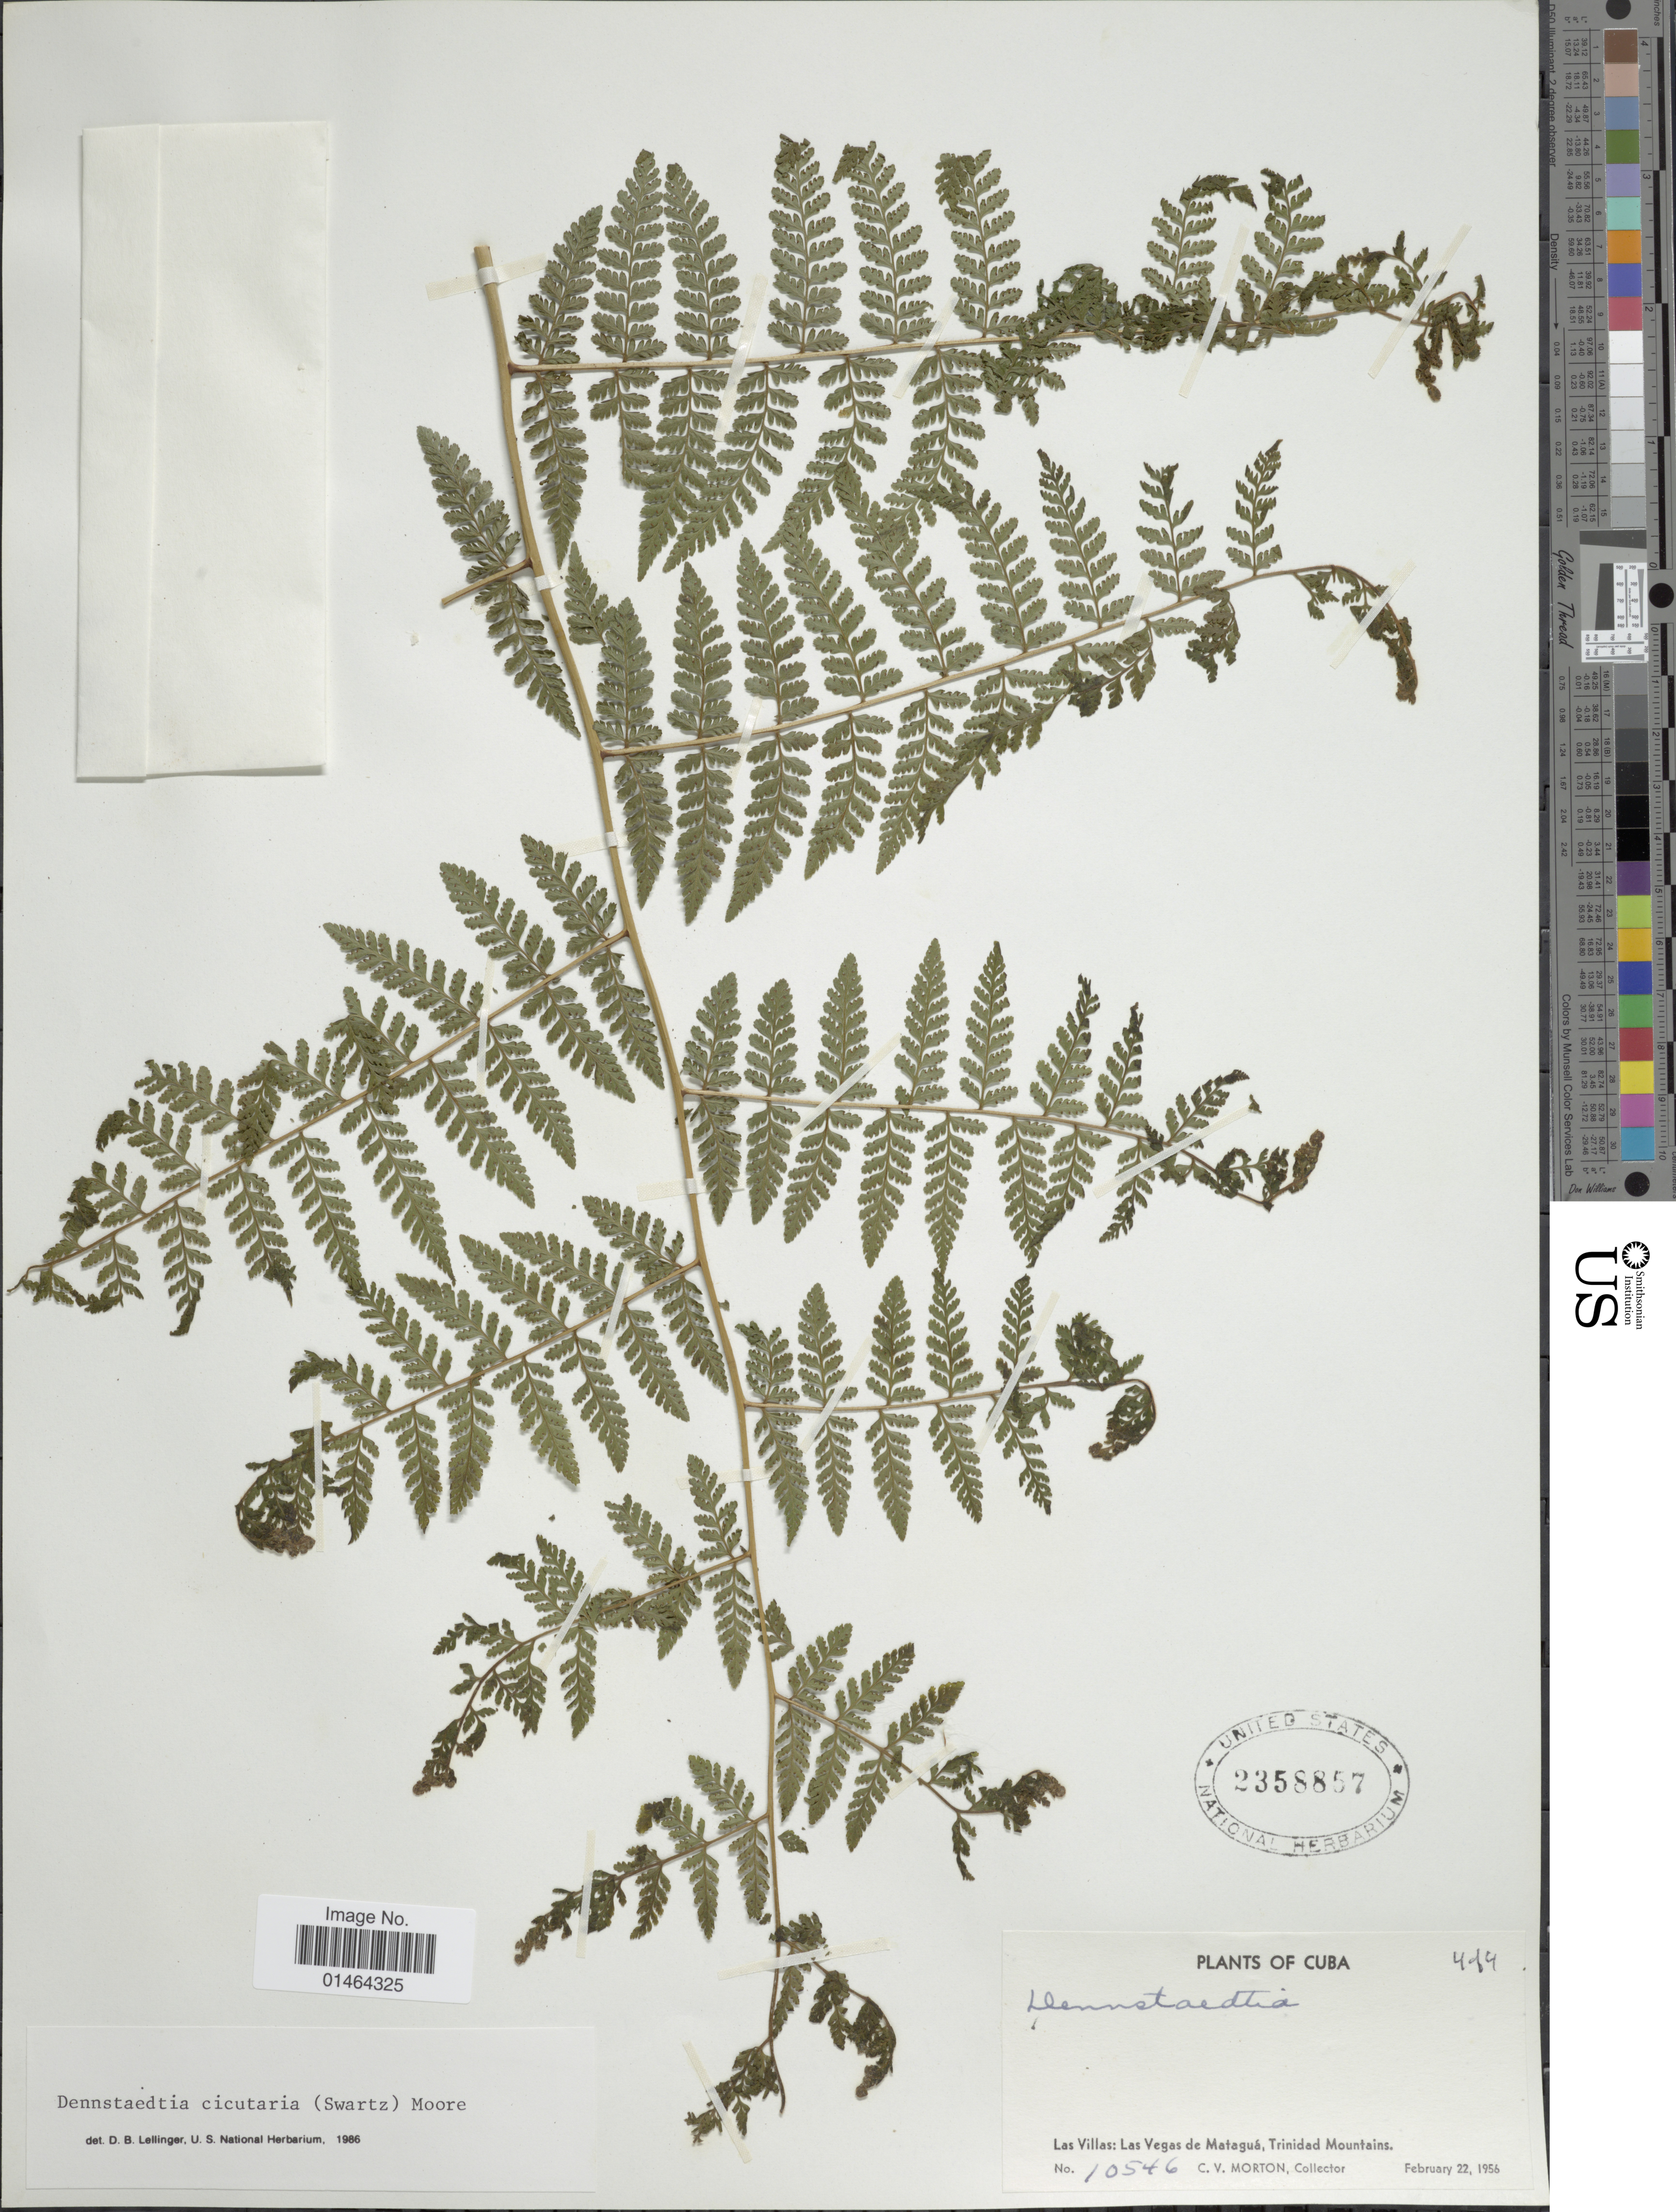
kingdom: Plantae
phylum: Tracheophyta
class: Polypodiopsida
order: Polypodiales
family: Dennstaedtiaceae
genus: Dennstaedtia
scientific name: Dennstaedtia cicutaria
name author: (Sw.) T. Moore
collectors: C. V. Morton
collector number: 10546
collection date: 1956-02-22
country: Cuba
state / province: Las Villas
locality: Las Vegas de Mataguá, Trinidad Mountains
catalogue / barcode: US 2358857